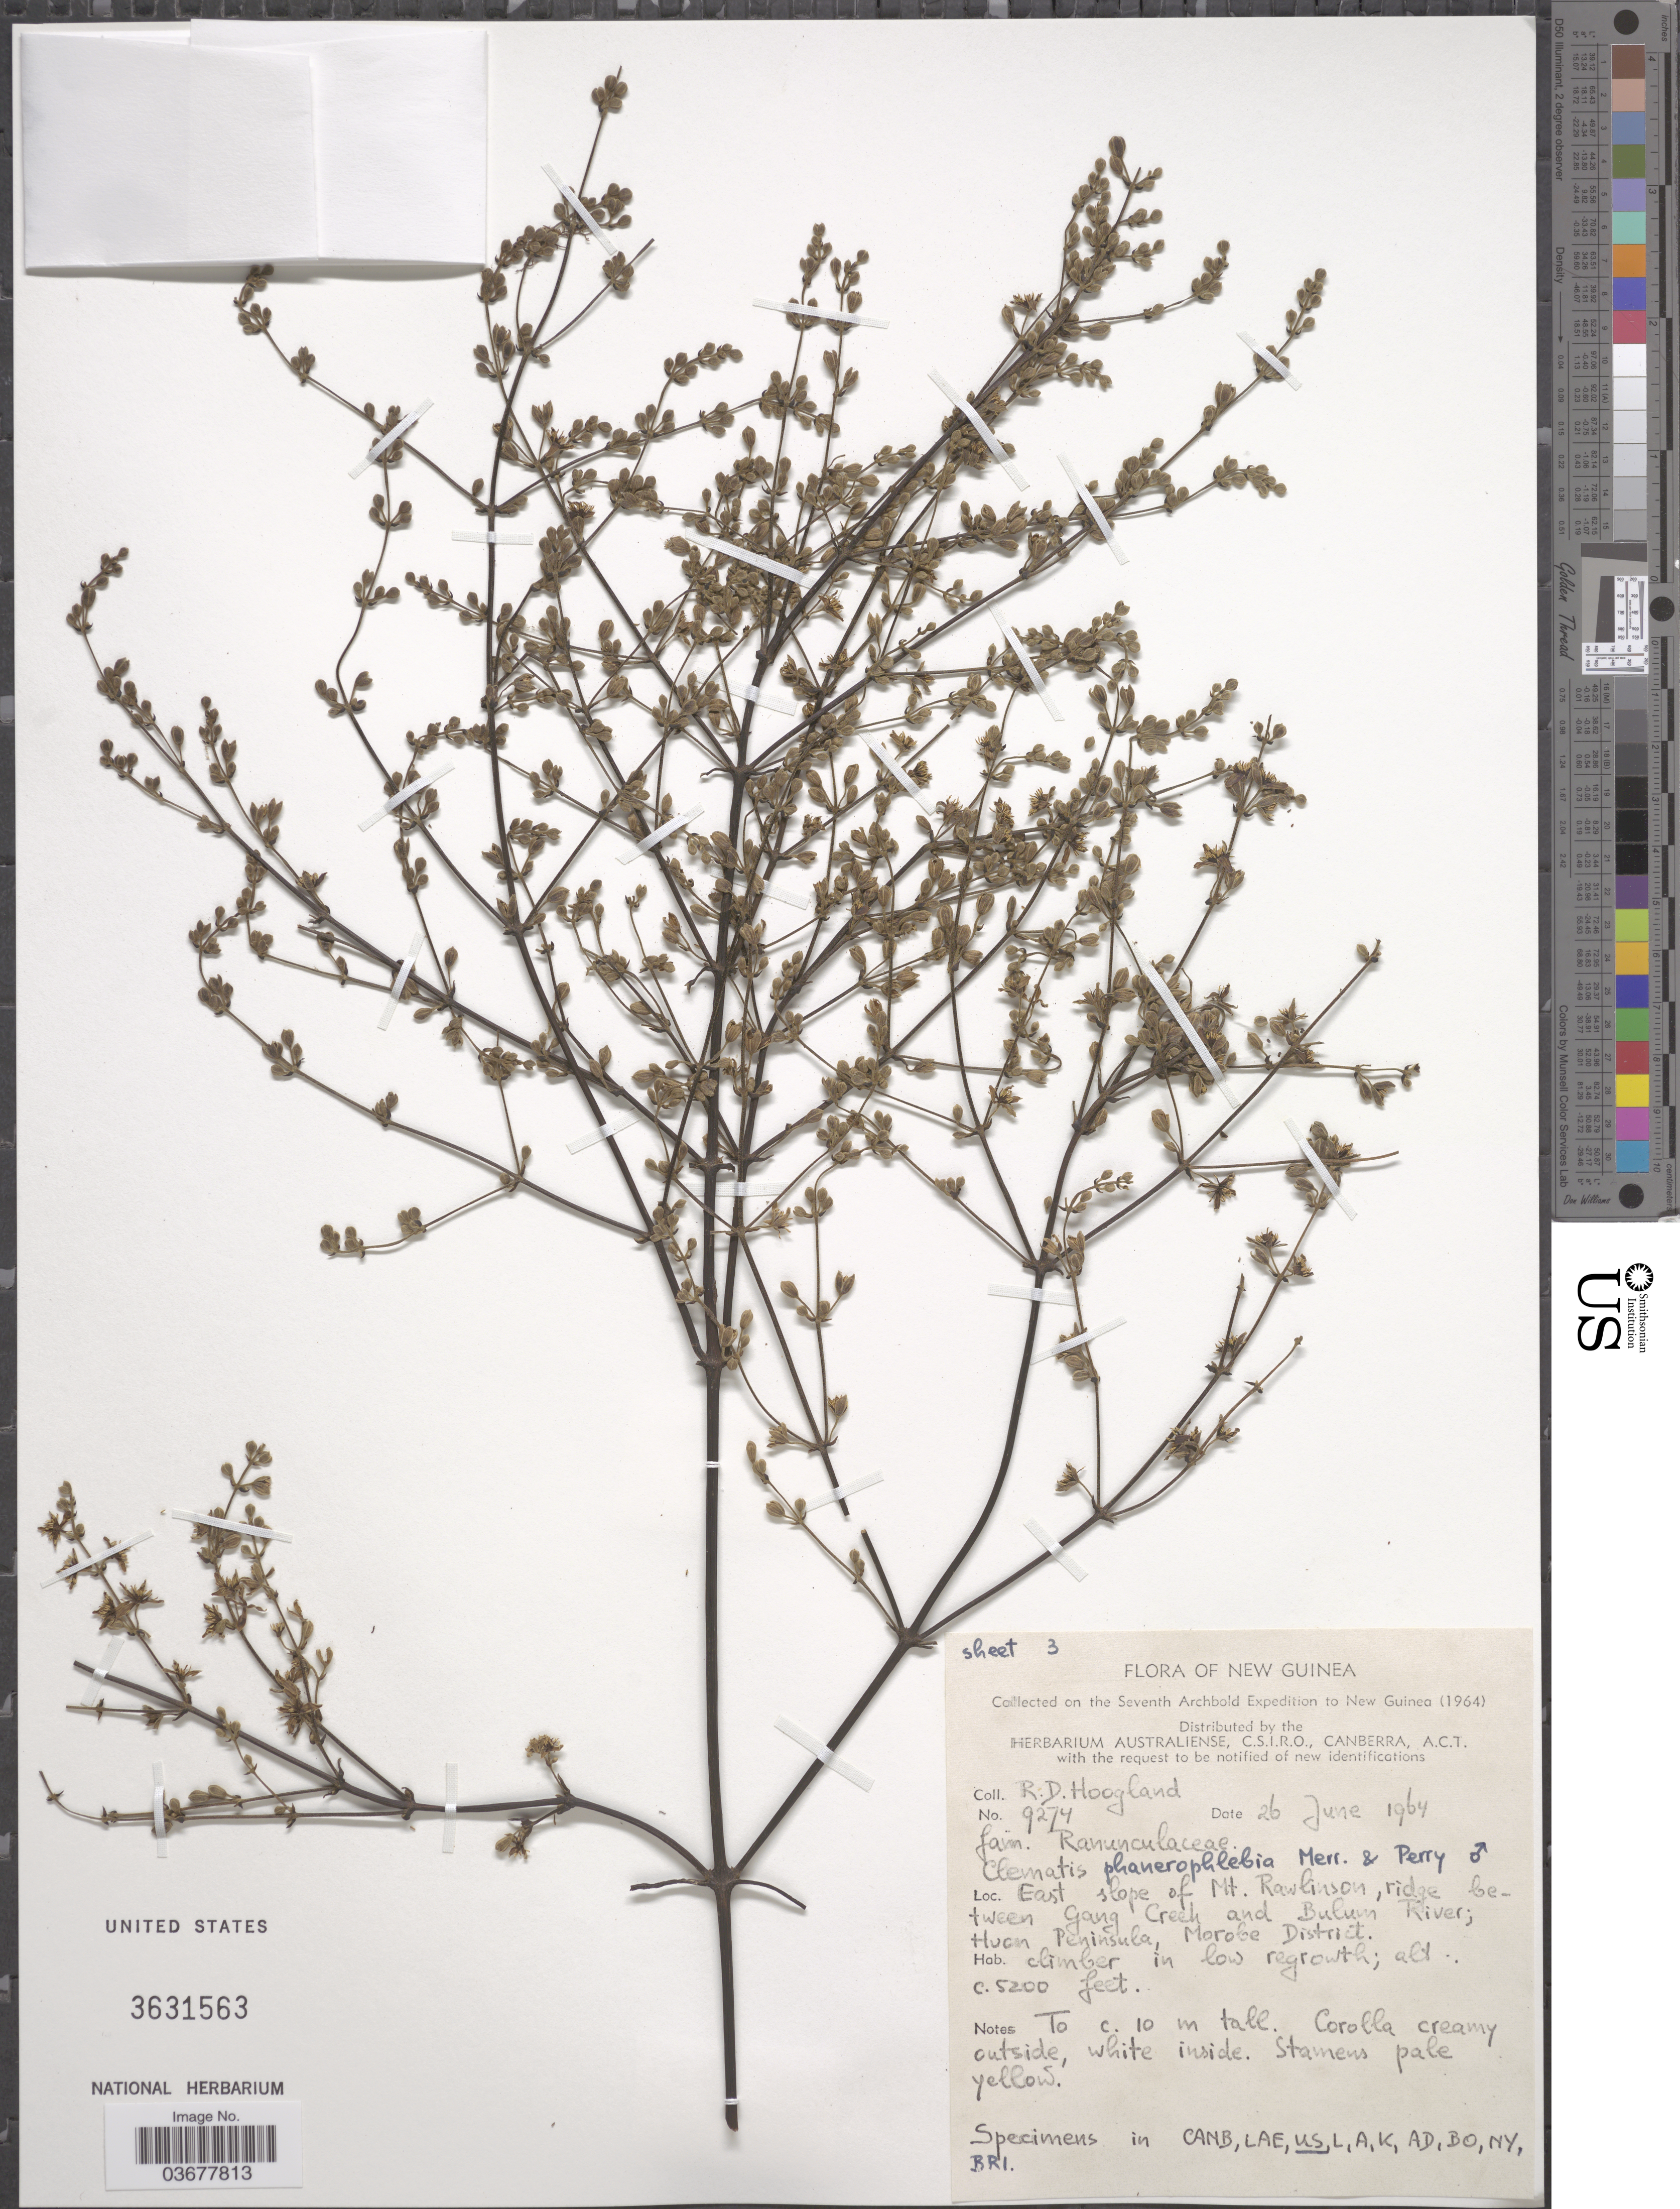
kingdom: Plantae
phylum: Tracheophyta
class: Magnoliopsida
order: Ranunculales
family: Ranunculaceae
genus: Clematis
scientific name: Clematis phanerophlebia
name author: Merr. & L.M. Perry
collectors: R. D. Hoogland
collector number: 9274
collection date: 1964-06-26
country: Papua New Guinea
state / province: Morobe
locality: New Guinea. East slope of Mt. Rawlinson, ridge between Gang Creek and Bulum River; Huon Peninsula, Morobe District.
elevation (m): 1585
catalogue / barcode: US 3631563